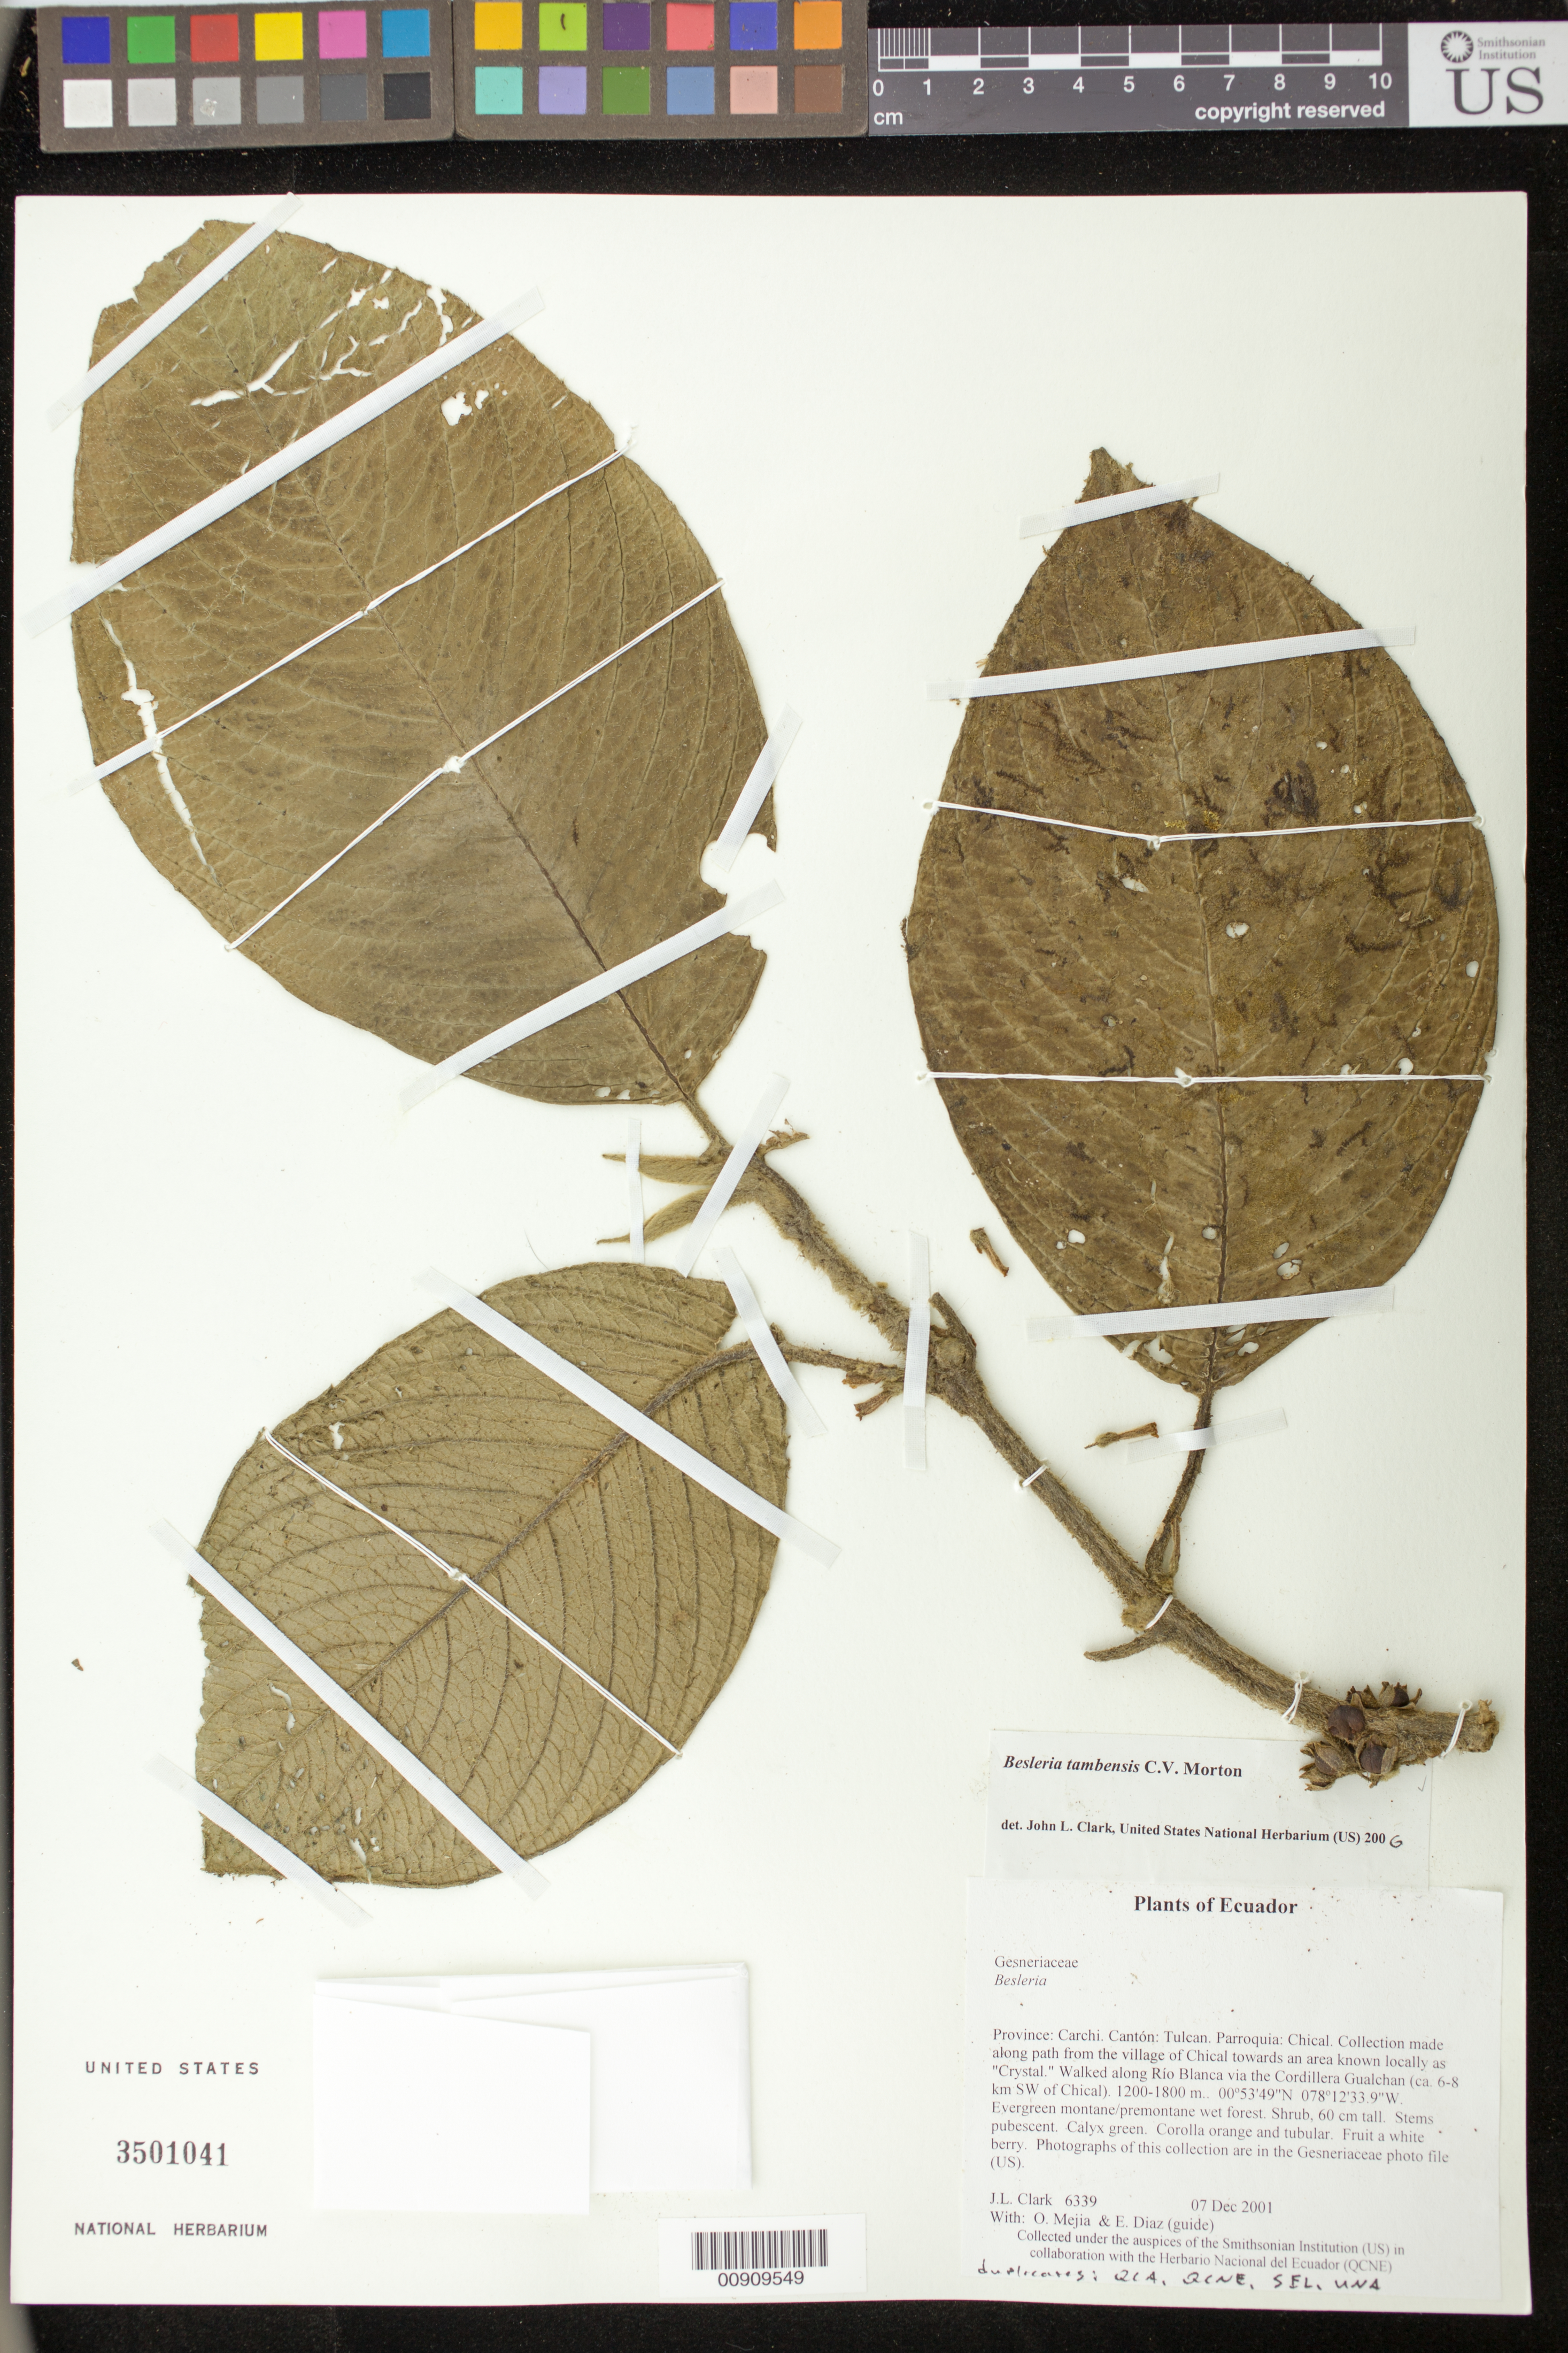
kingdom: Plantae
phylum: Tracheophyta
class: Magnoliopsida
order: Lamiales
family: Gesneriaceae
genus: Besleria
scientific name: Besleria tambensis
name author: C.V. Morton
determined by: Clark, J. L., (SEL), The Marie Selby Botanical Garden (UNITED STATES)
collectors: J. L. Clark, O. Mejia & E. Diaz (guide)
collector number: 6339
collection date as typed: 07 Dec 2001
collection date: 2001-12-07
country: Ecuador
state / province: Carchi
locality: Tulcan. Parroquia: Chical. Collection made along path from the village of Chical towards an area known locally as "Crystal." Walked along Río Blanca via the Cordillera Gualchan (ca. 6-8 km SW of Chical).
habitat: Evergreen montane/premontane wet forest.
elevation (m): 1200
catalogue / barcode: US 3501041